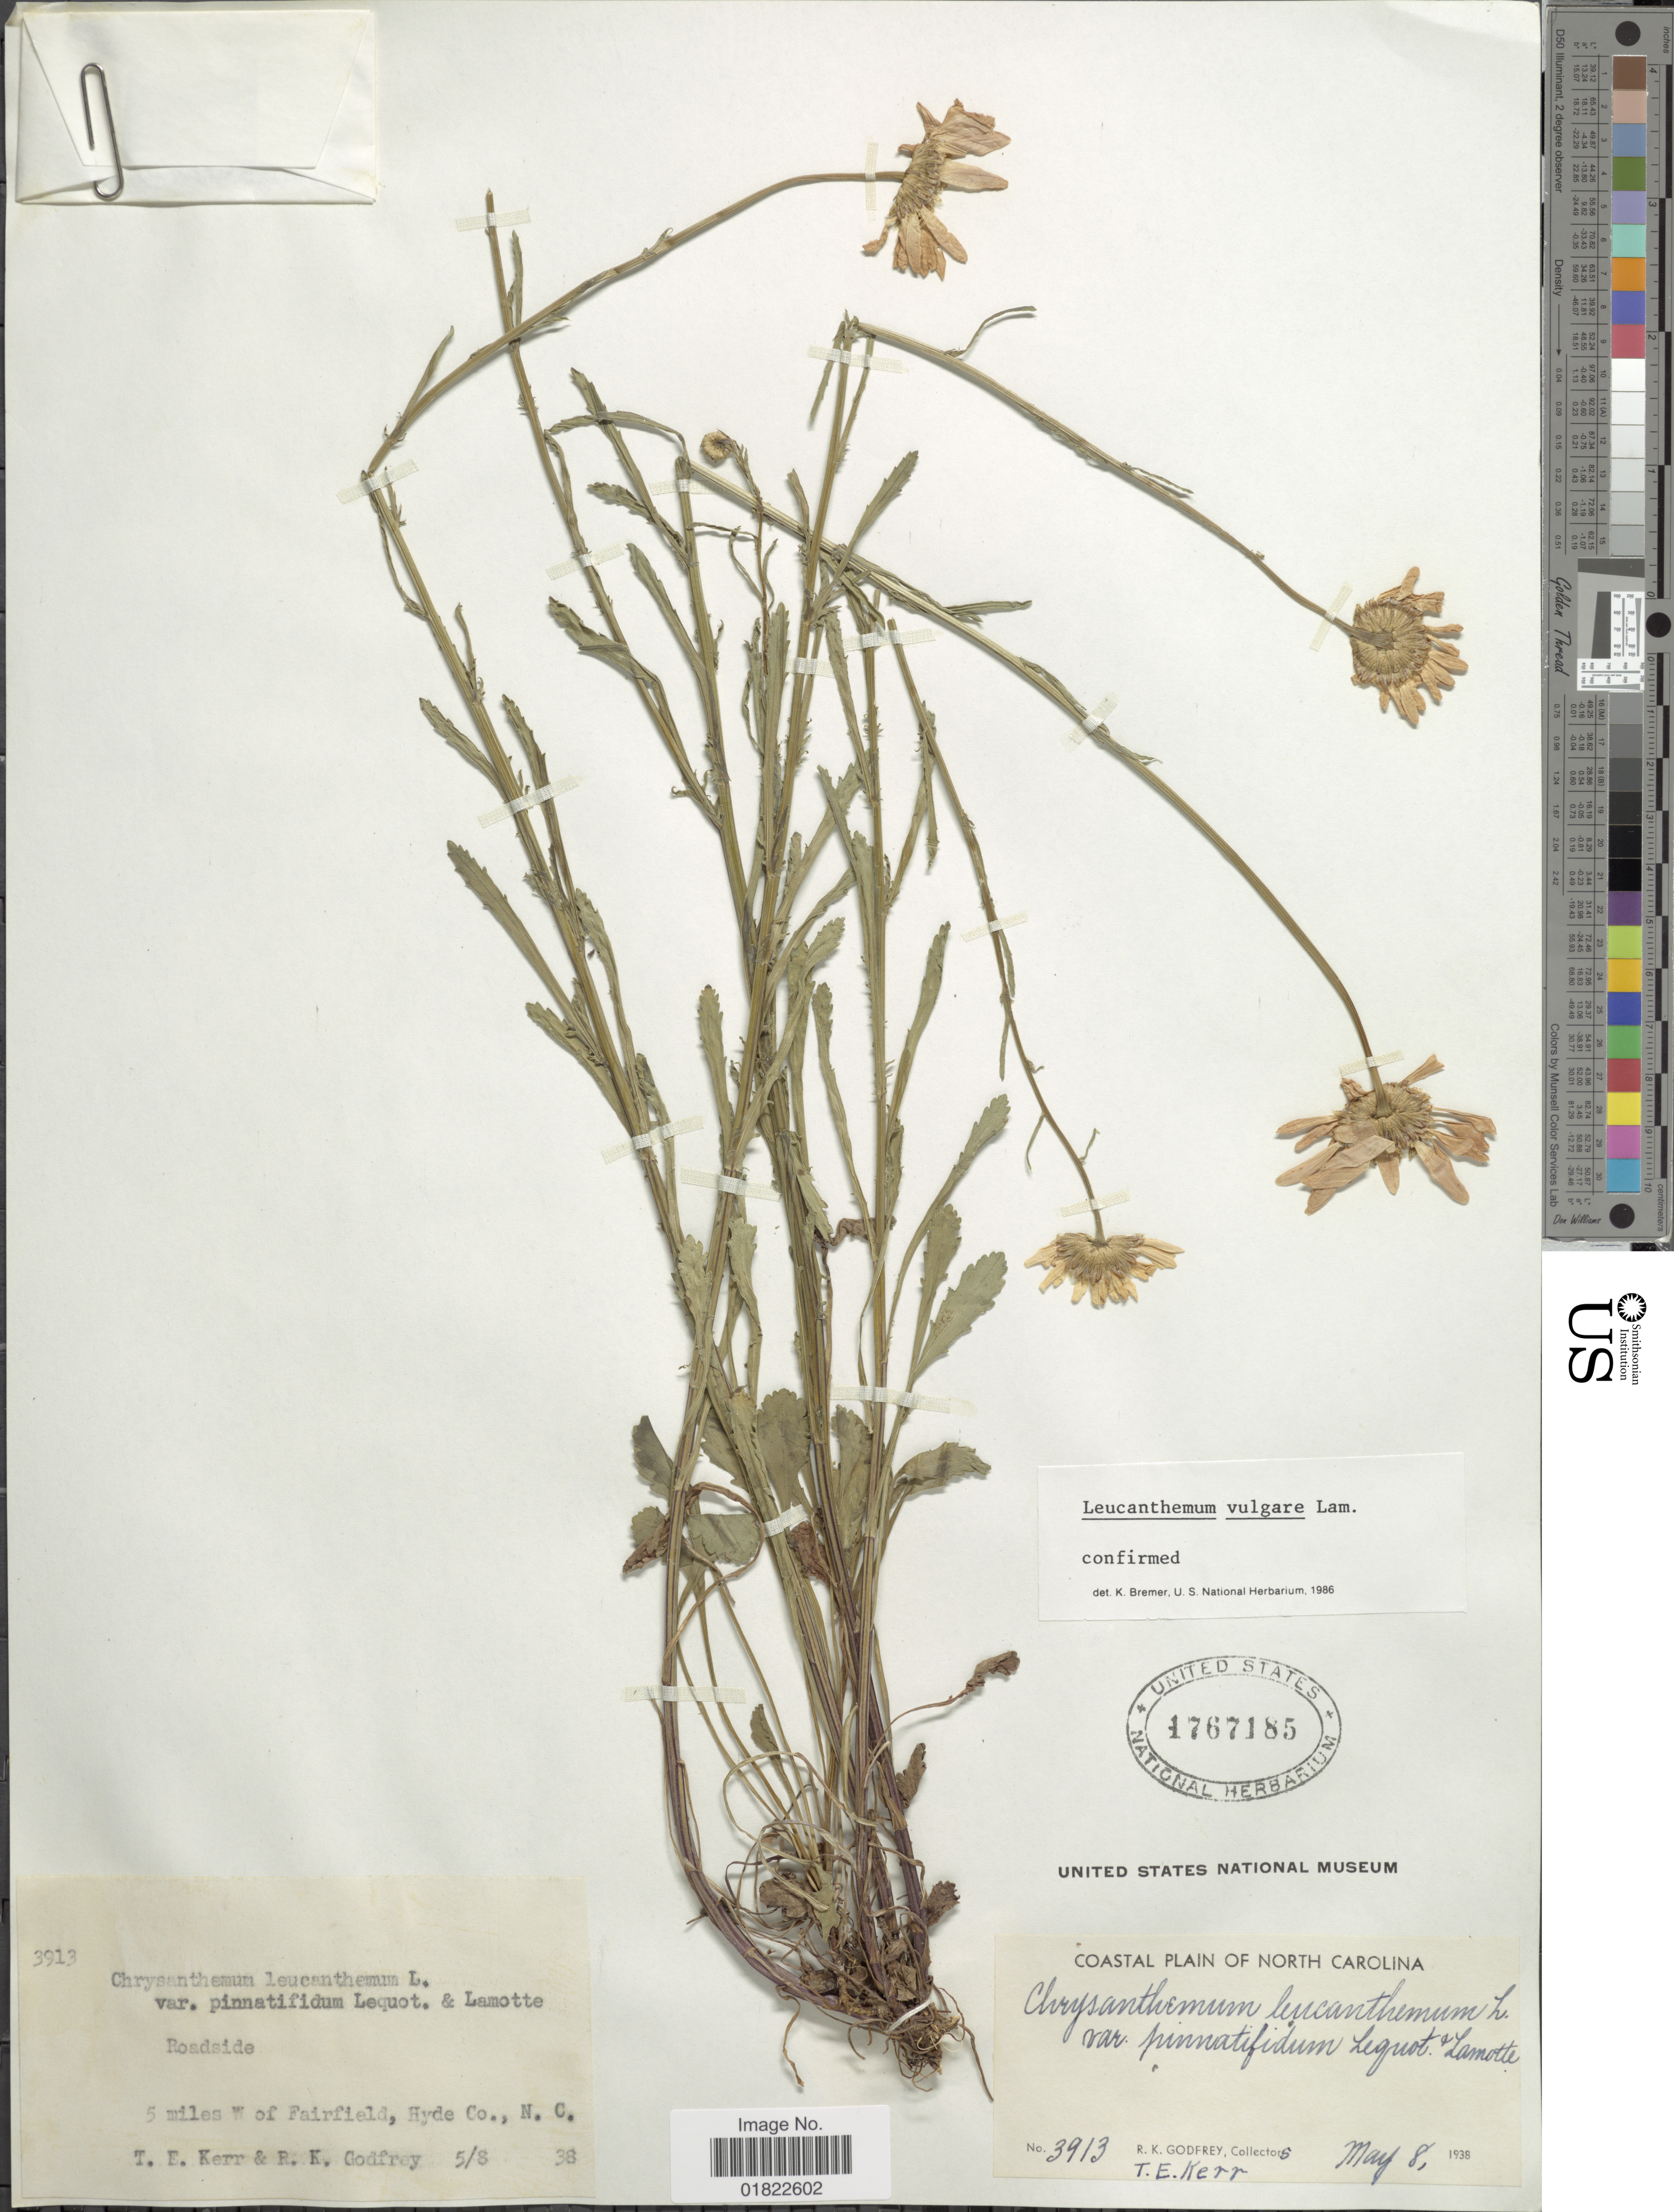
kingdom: Plantae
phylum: Tracheophyta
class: Magnoliopsida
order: Asterales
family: Asteraceae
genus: Leucanthemum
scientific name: Leucanthemum vulgare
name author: Lam.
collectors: R. K. Godfrey & T. E. Kerr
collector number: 3913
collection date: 1938-05-08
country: United States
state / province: North Carolina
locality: Coastal Plain of North Carolina. 5 miles W of Fairfield, Hyde Co., N.C.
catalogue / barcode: US 1767185